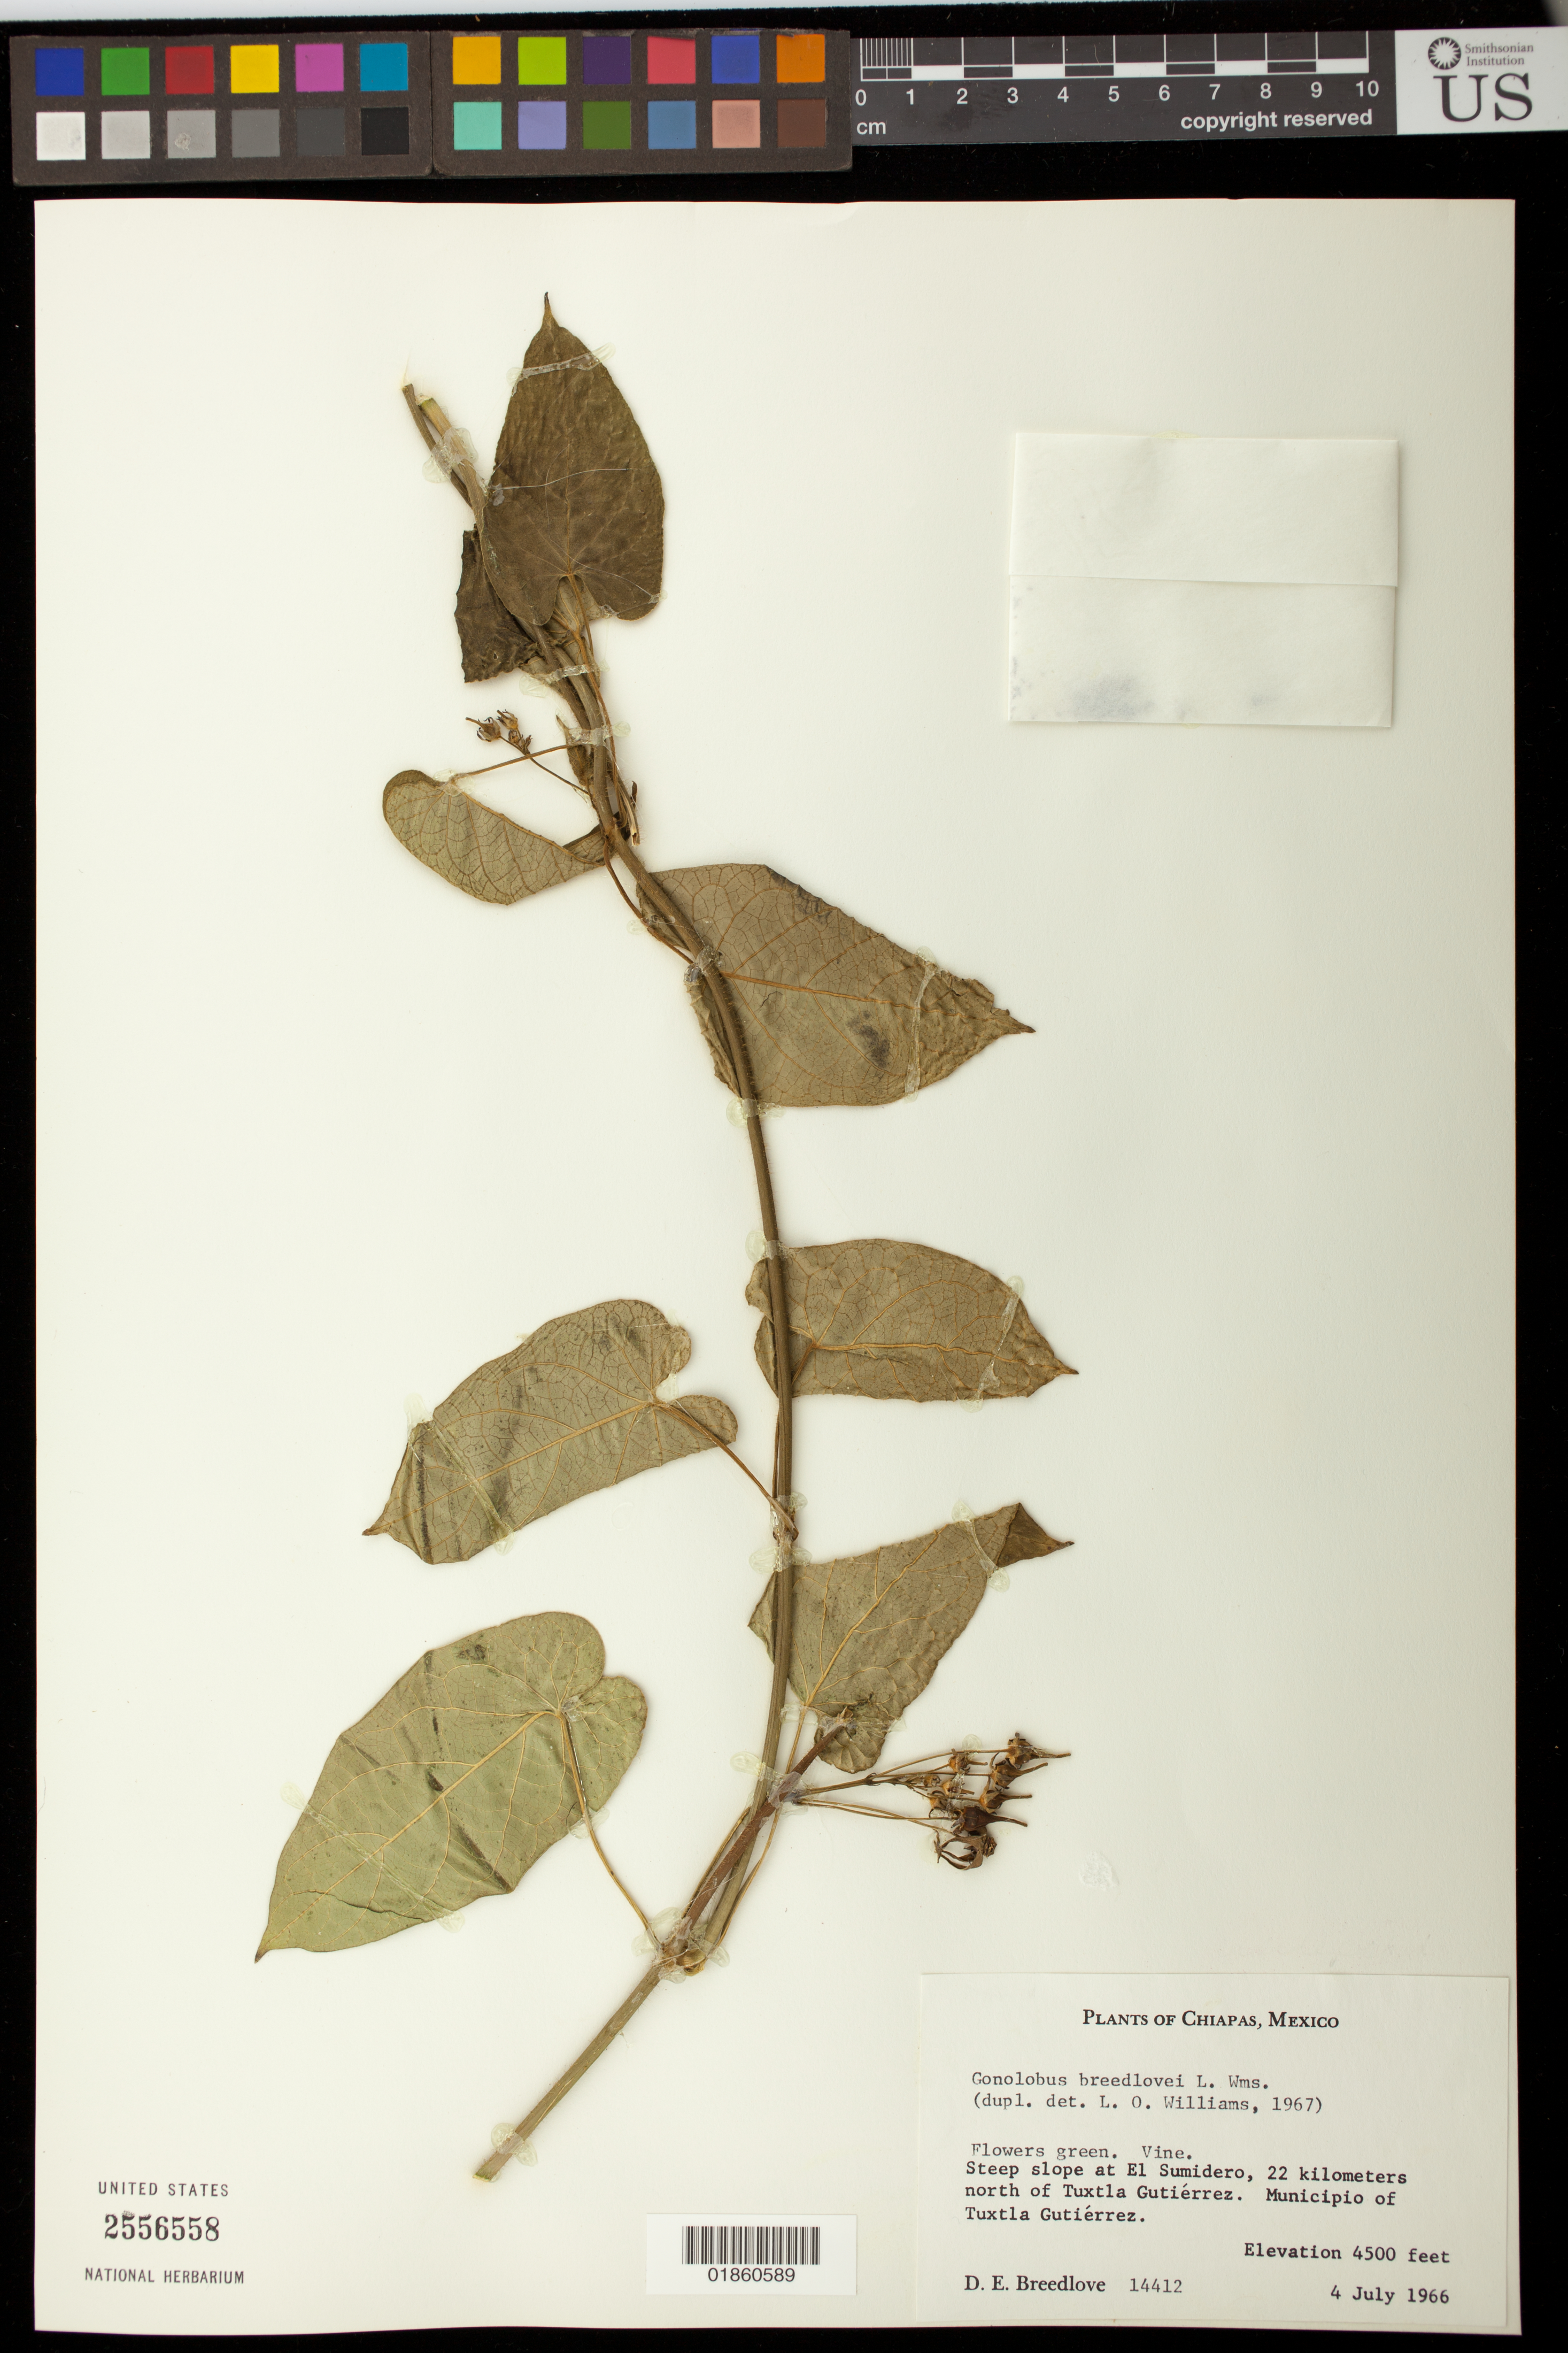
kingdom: Plantae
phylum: Tracheophyta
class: Magnoliopsida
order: Gentianales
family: Apocynaceae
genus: Gonolobus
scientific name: Gonolobus breedlovei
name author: L.O. Williams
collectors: D. E. Breedlove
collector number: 14412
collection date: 1966-07-04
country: Mexico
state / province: Chiapas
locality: Steep slope at El Sumidero, 22 kilometers north of Tuxtla Gutierrez. Municipio of Tuxtla Gutierrez.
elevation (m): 1372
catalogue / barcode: US 2556558